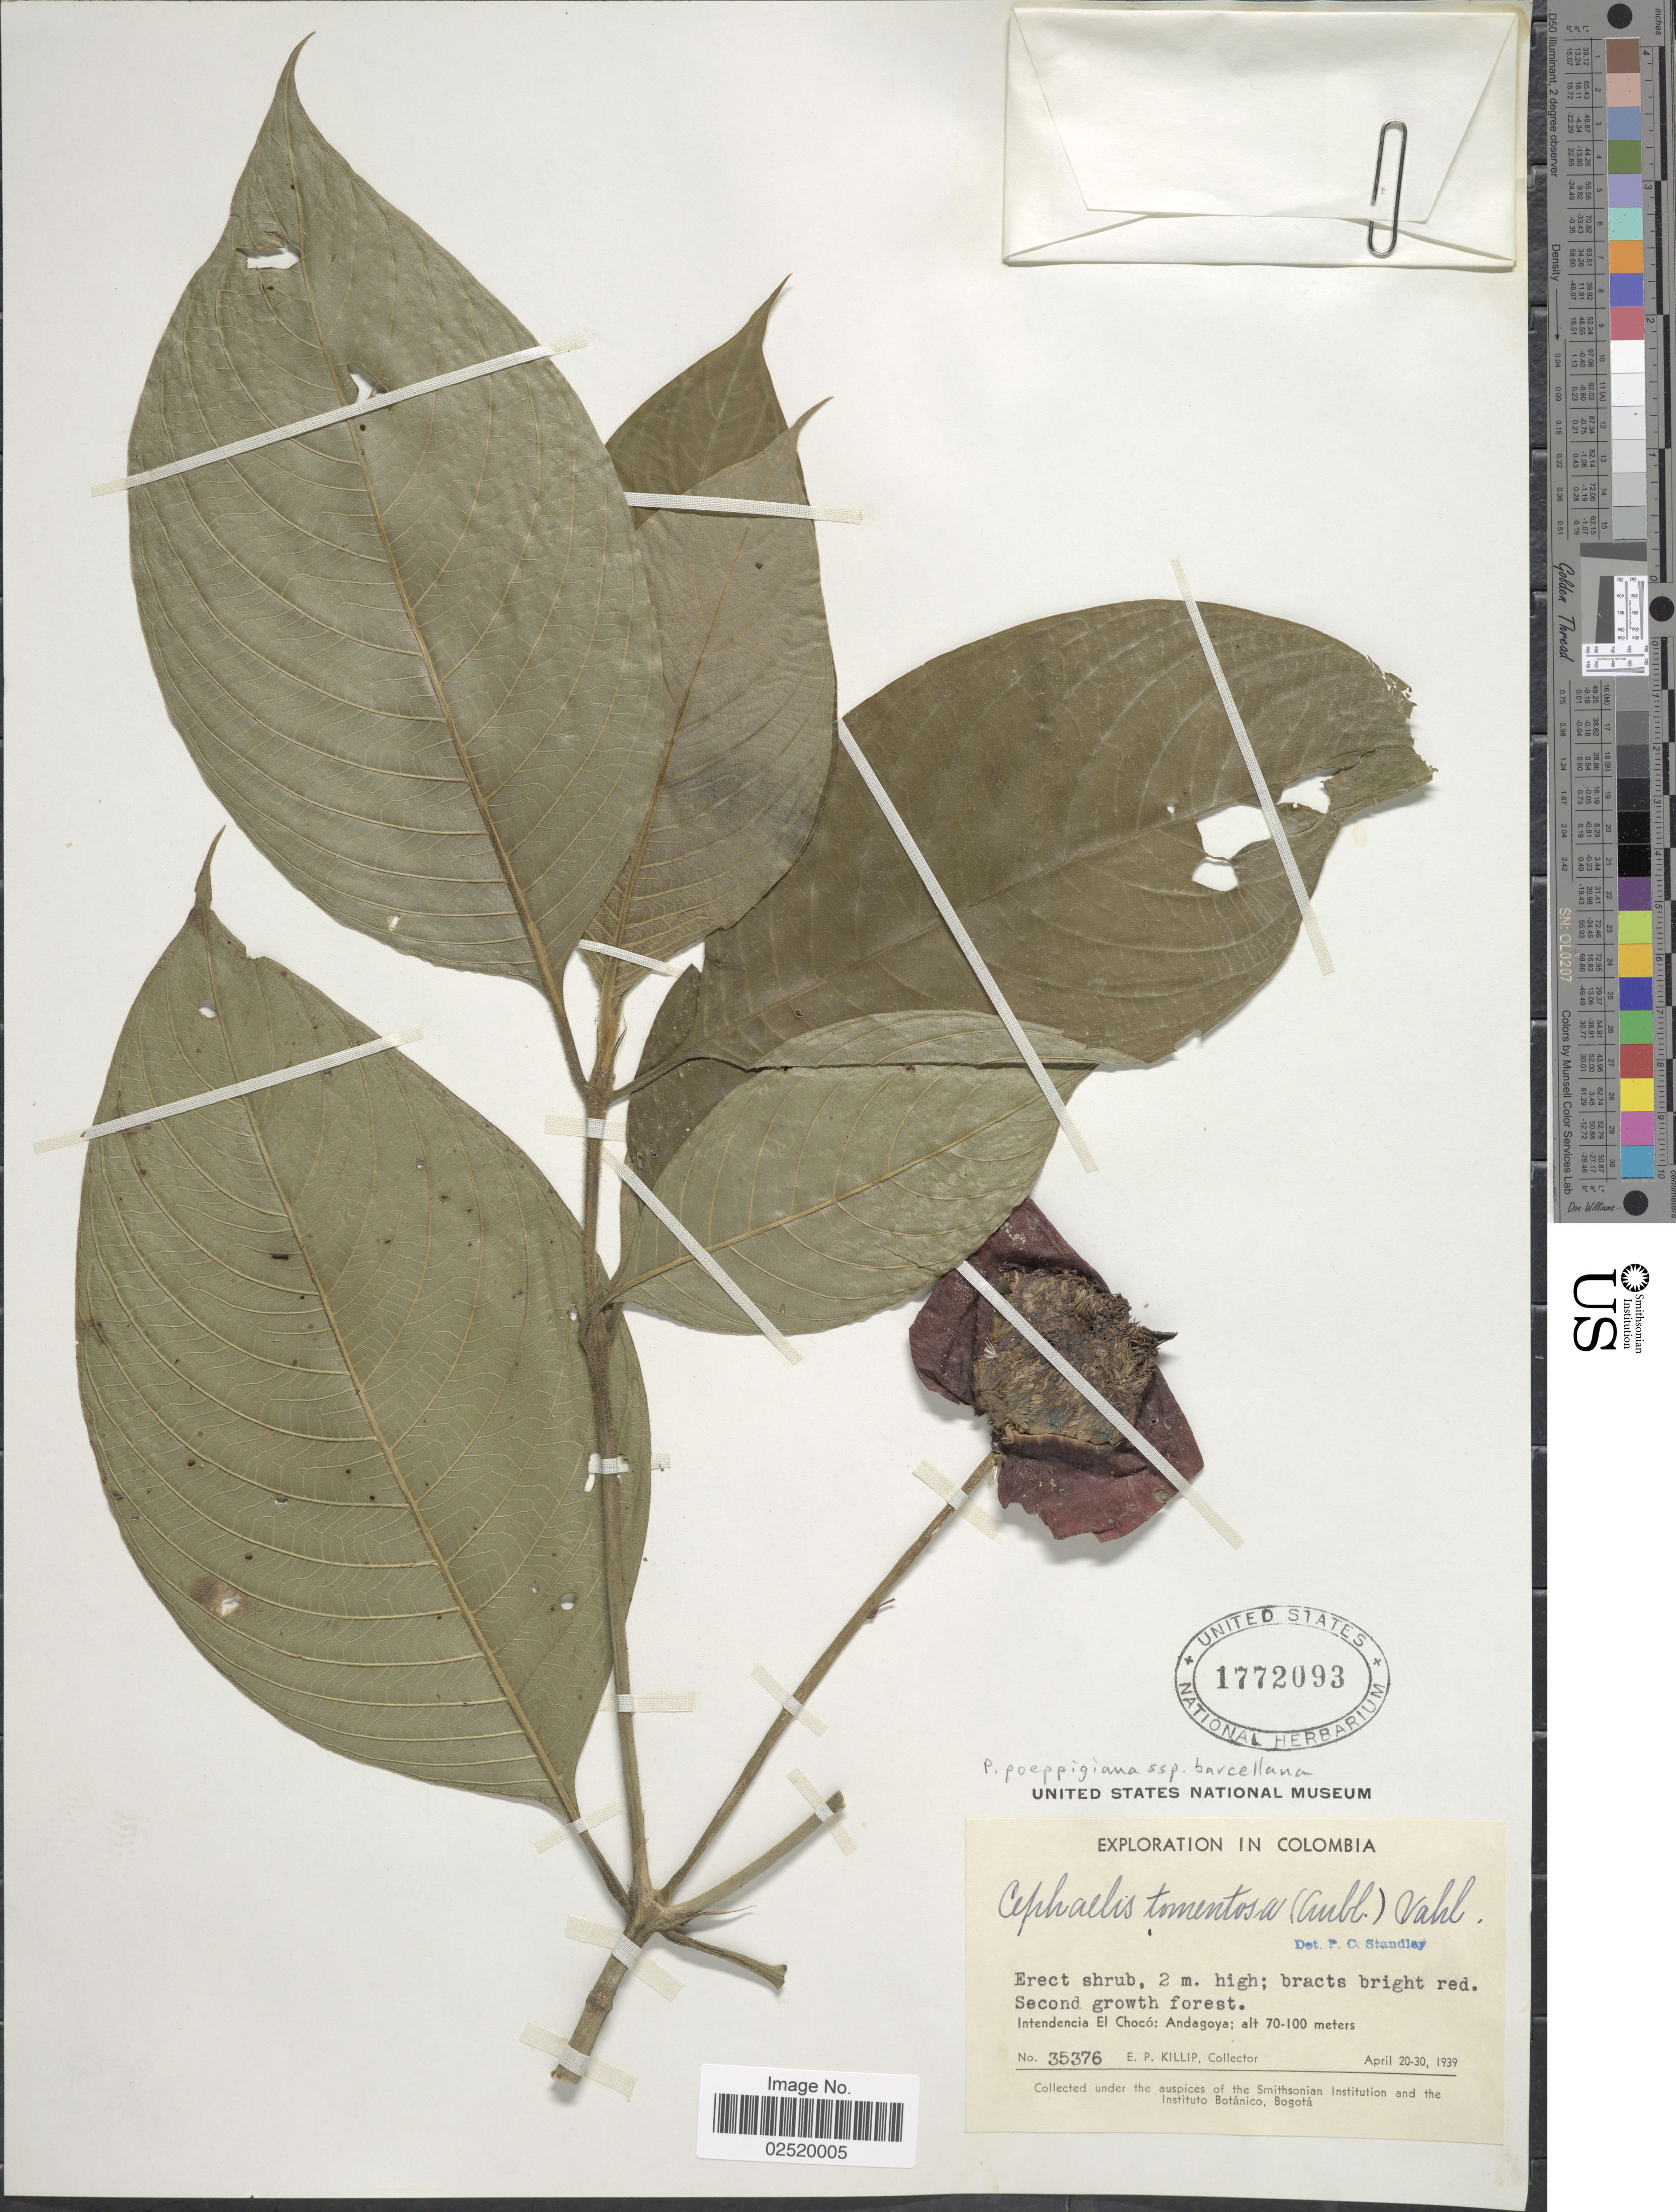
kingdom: Plantae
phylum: Tracheophyta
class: Magnoliopsida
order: Gentianales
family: Rubiaceae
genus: Psychotria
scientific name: Psychotria poeppigiana subsp. barcellana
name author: (Müll. Arg.) Steyerm.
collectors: E. P. Killip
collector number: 35376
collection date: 1939-04-20/1939-04-30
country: Colombia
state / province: Chocó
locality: Intendencia El Choco: Andagoya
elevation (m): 70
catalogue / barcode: US 1772093